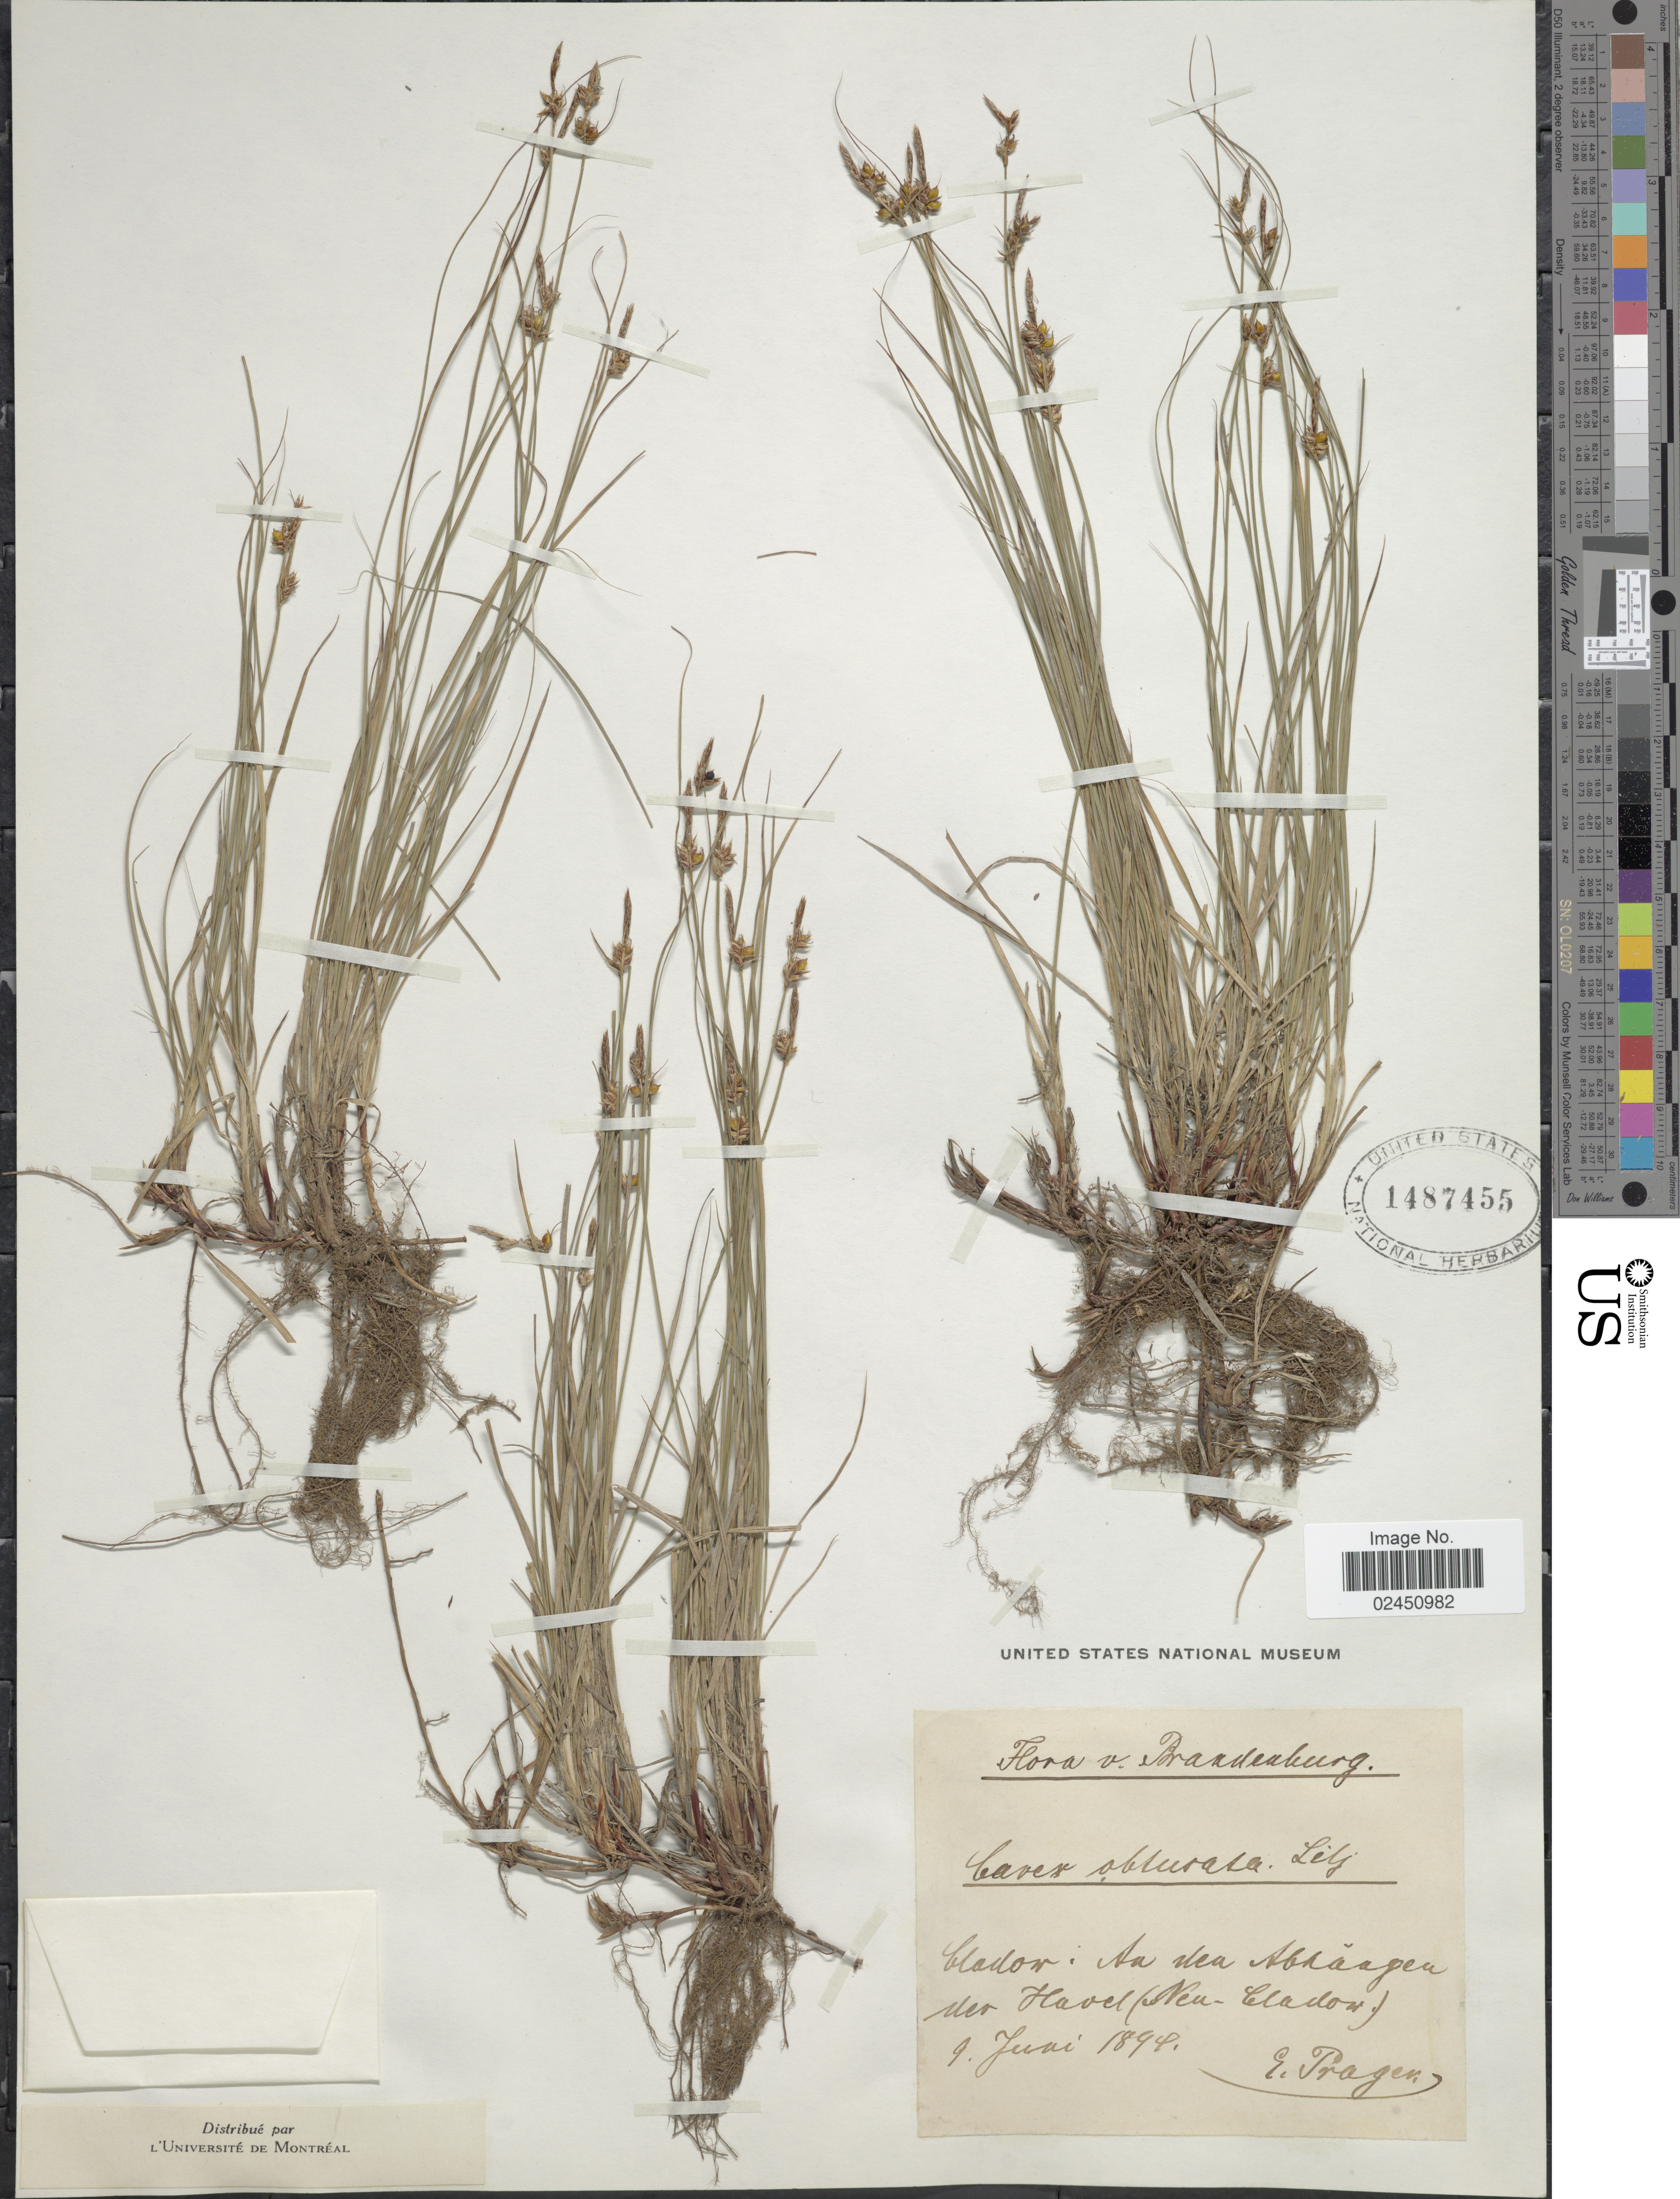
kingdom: Plantae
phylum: Tracheophyta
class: Liliopsida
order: Poales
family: Cyperaceae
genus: Carex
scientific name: Carex obtusata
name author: Lilj.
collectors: E. Prager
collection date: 1894-06-09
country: Germany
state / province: Brandenburg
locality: Clador: aa uea Abhangen der Havel (Neu-Clador) [interpreted]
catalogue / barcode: US 1487455